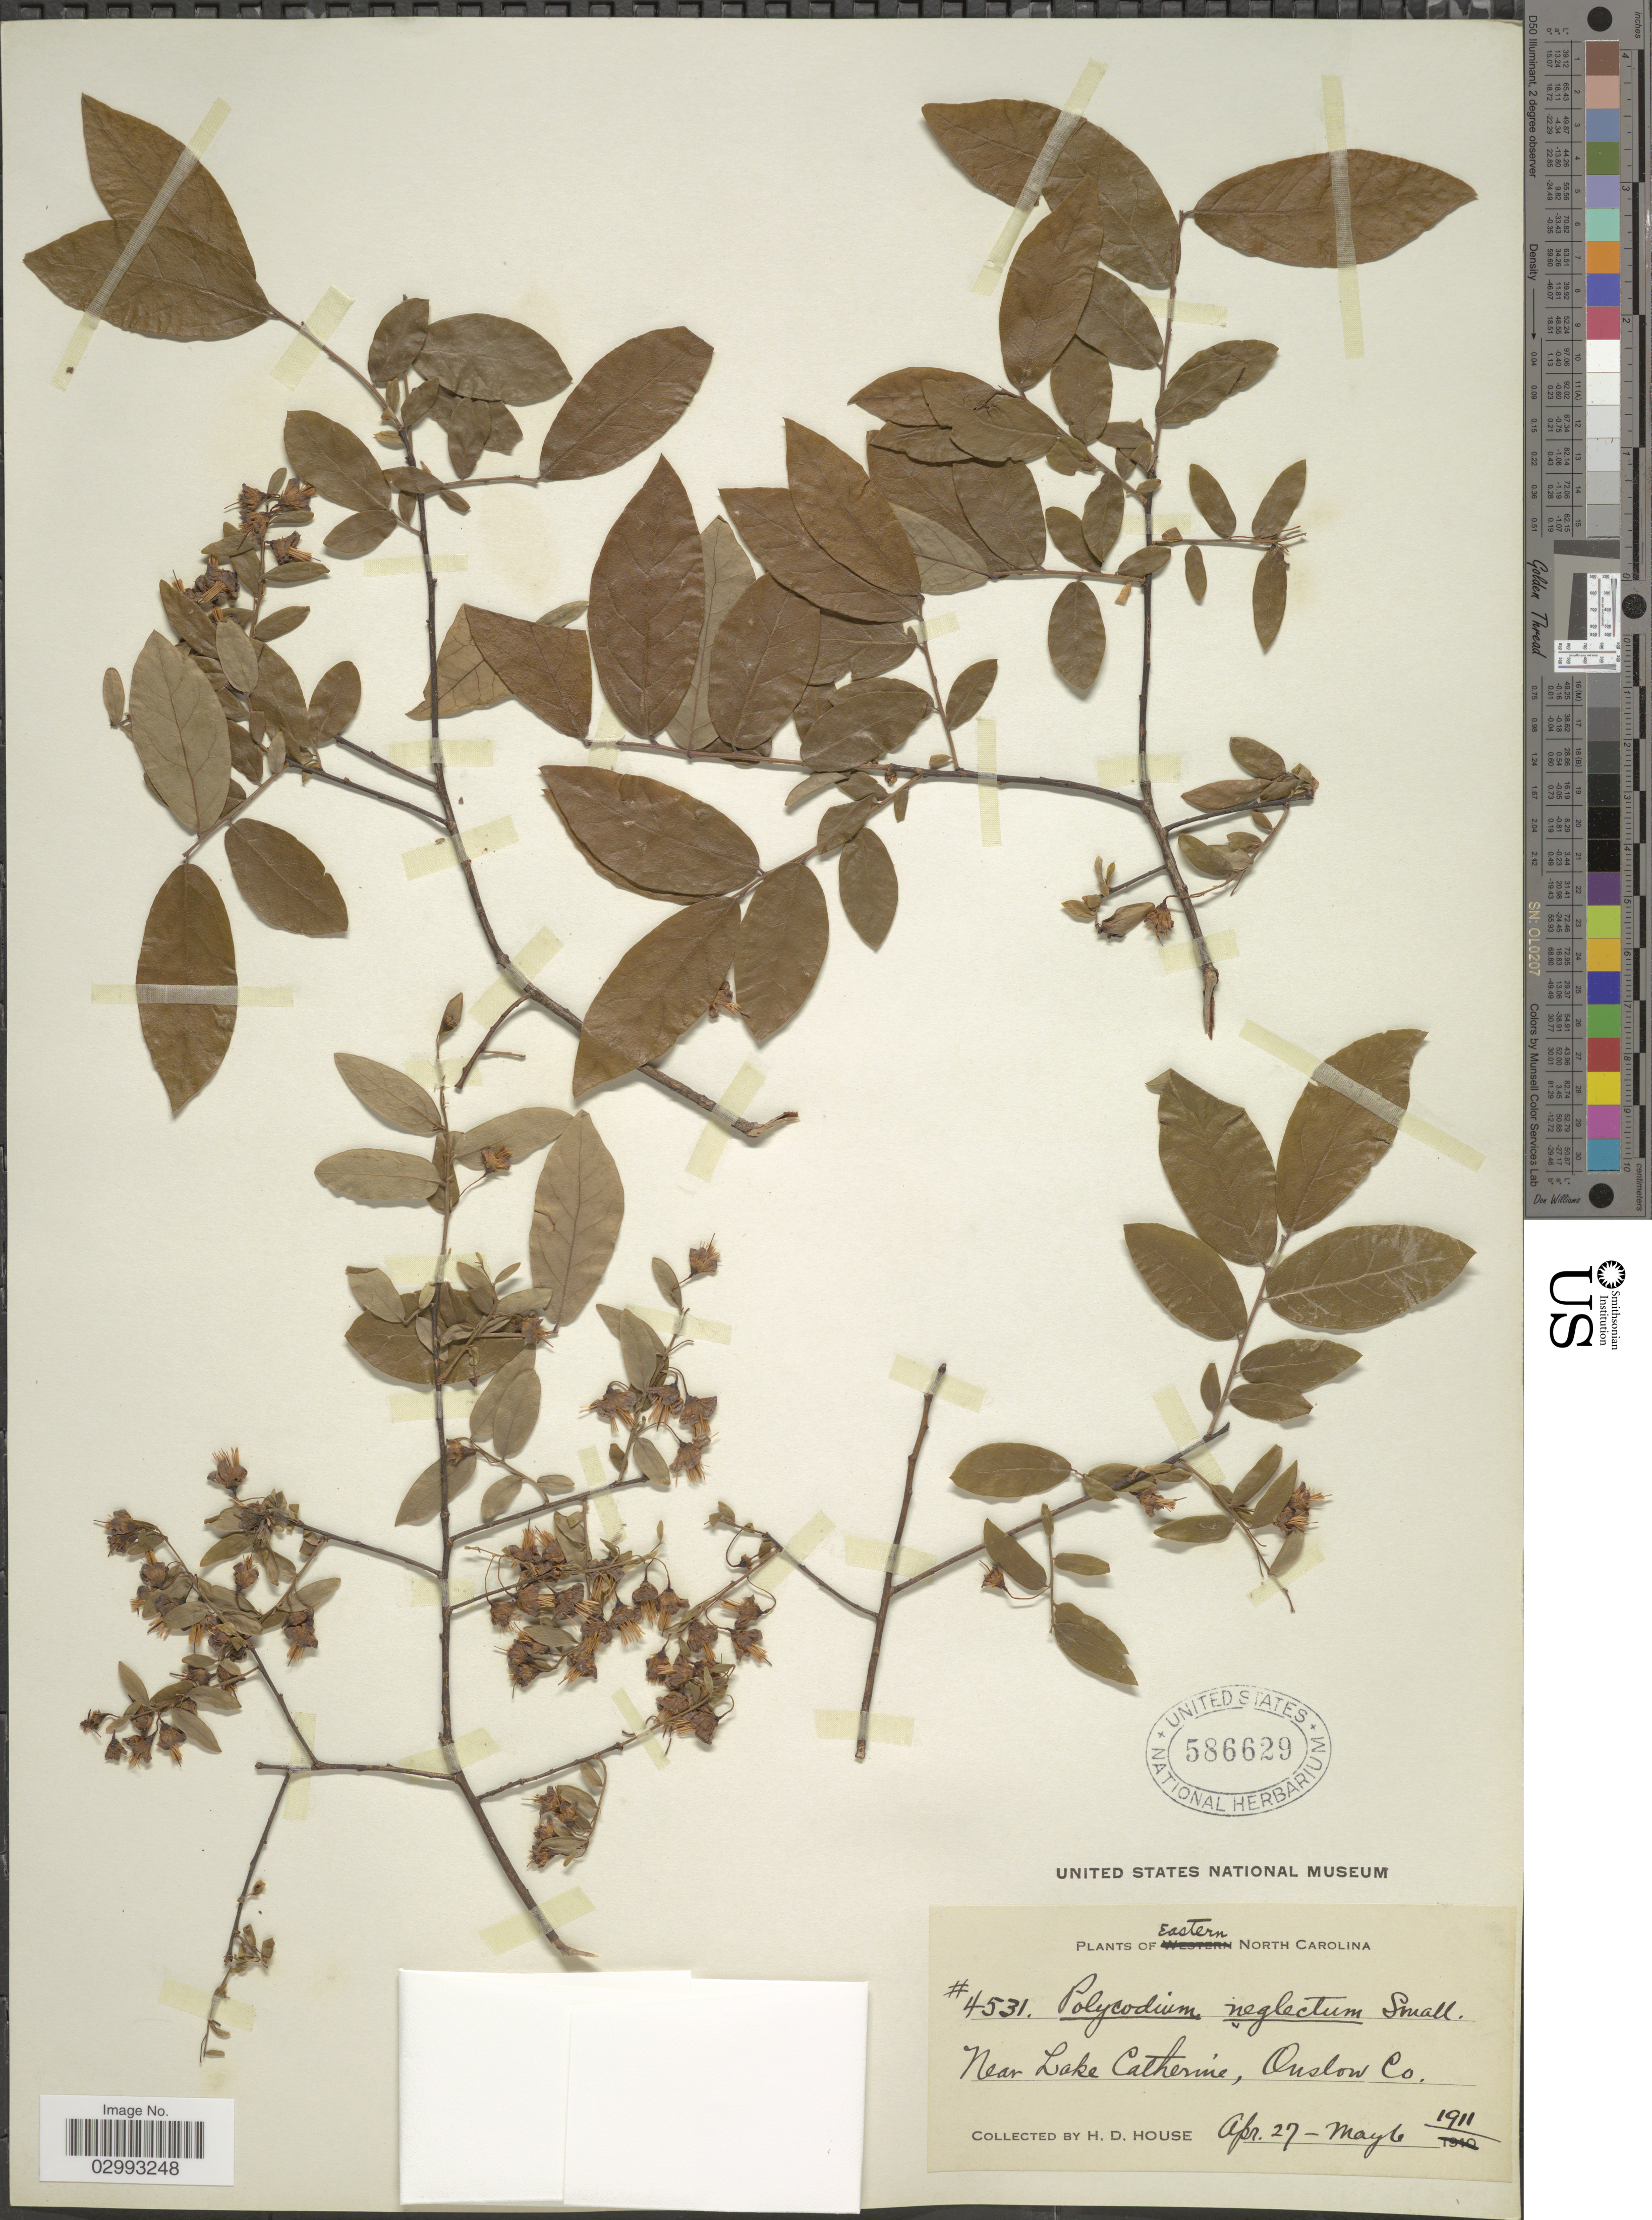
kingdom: Plantae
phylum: Tracheophyta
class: Magnoliopsida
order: Ericales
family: Ericaceae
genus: Polycodium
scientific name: Polycodium neglectum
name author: Small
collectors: H. D. House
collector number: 4531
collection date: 1911-04-27/1911-05-06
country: United States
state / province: North Carolina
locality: Eastern North Carolina. Near Lake Catherine, Onslow Co.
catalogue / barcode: US 586629